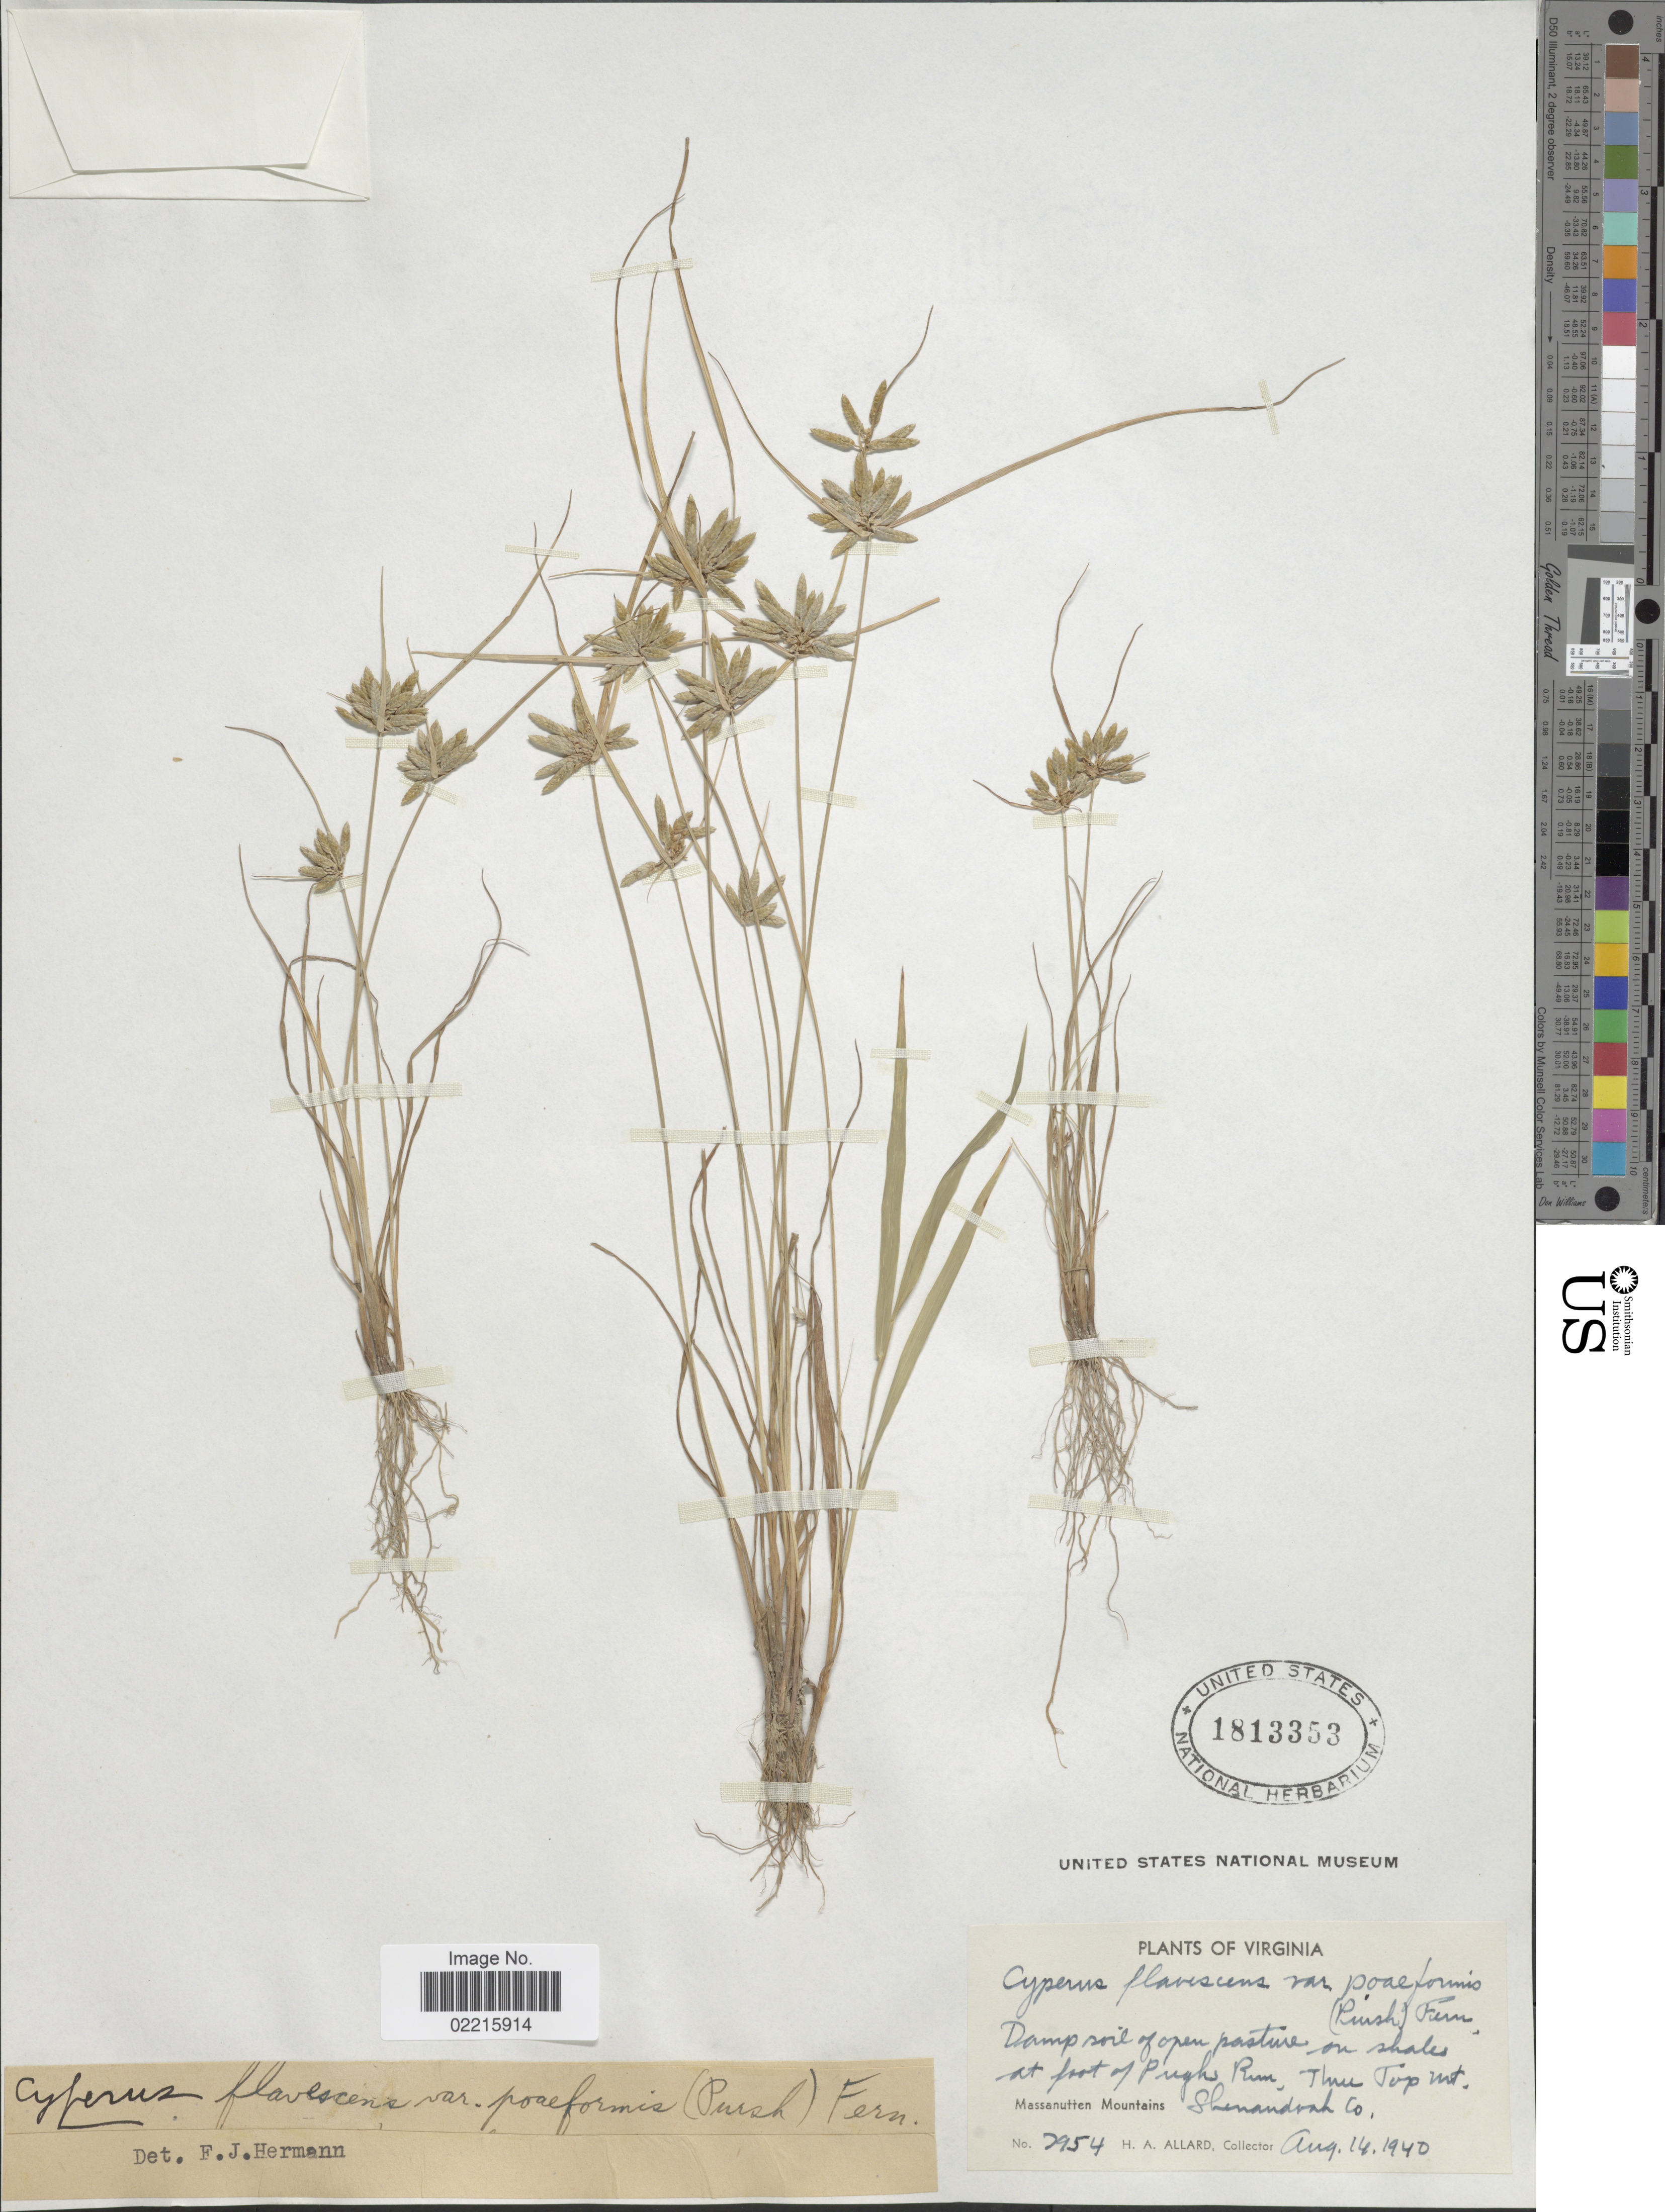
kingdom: Plantae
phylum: Tracheophyta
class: Liliopsida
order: Poales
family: Cyperaceae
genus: Cyperus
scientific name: Cyperus flavescens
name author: L.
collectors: H. A. Allard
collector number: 2954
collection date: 1940-08-14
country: United States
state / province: Virginia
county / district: Shenandoah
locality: Damp soil of open pasture on shales at foot of Pughs Run, Three Top Mt. Massanutten Mountains, Shenandoah Co.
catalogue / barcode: US 1813353